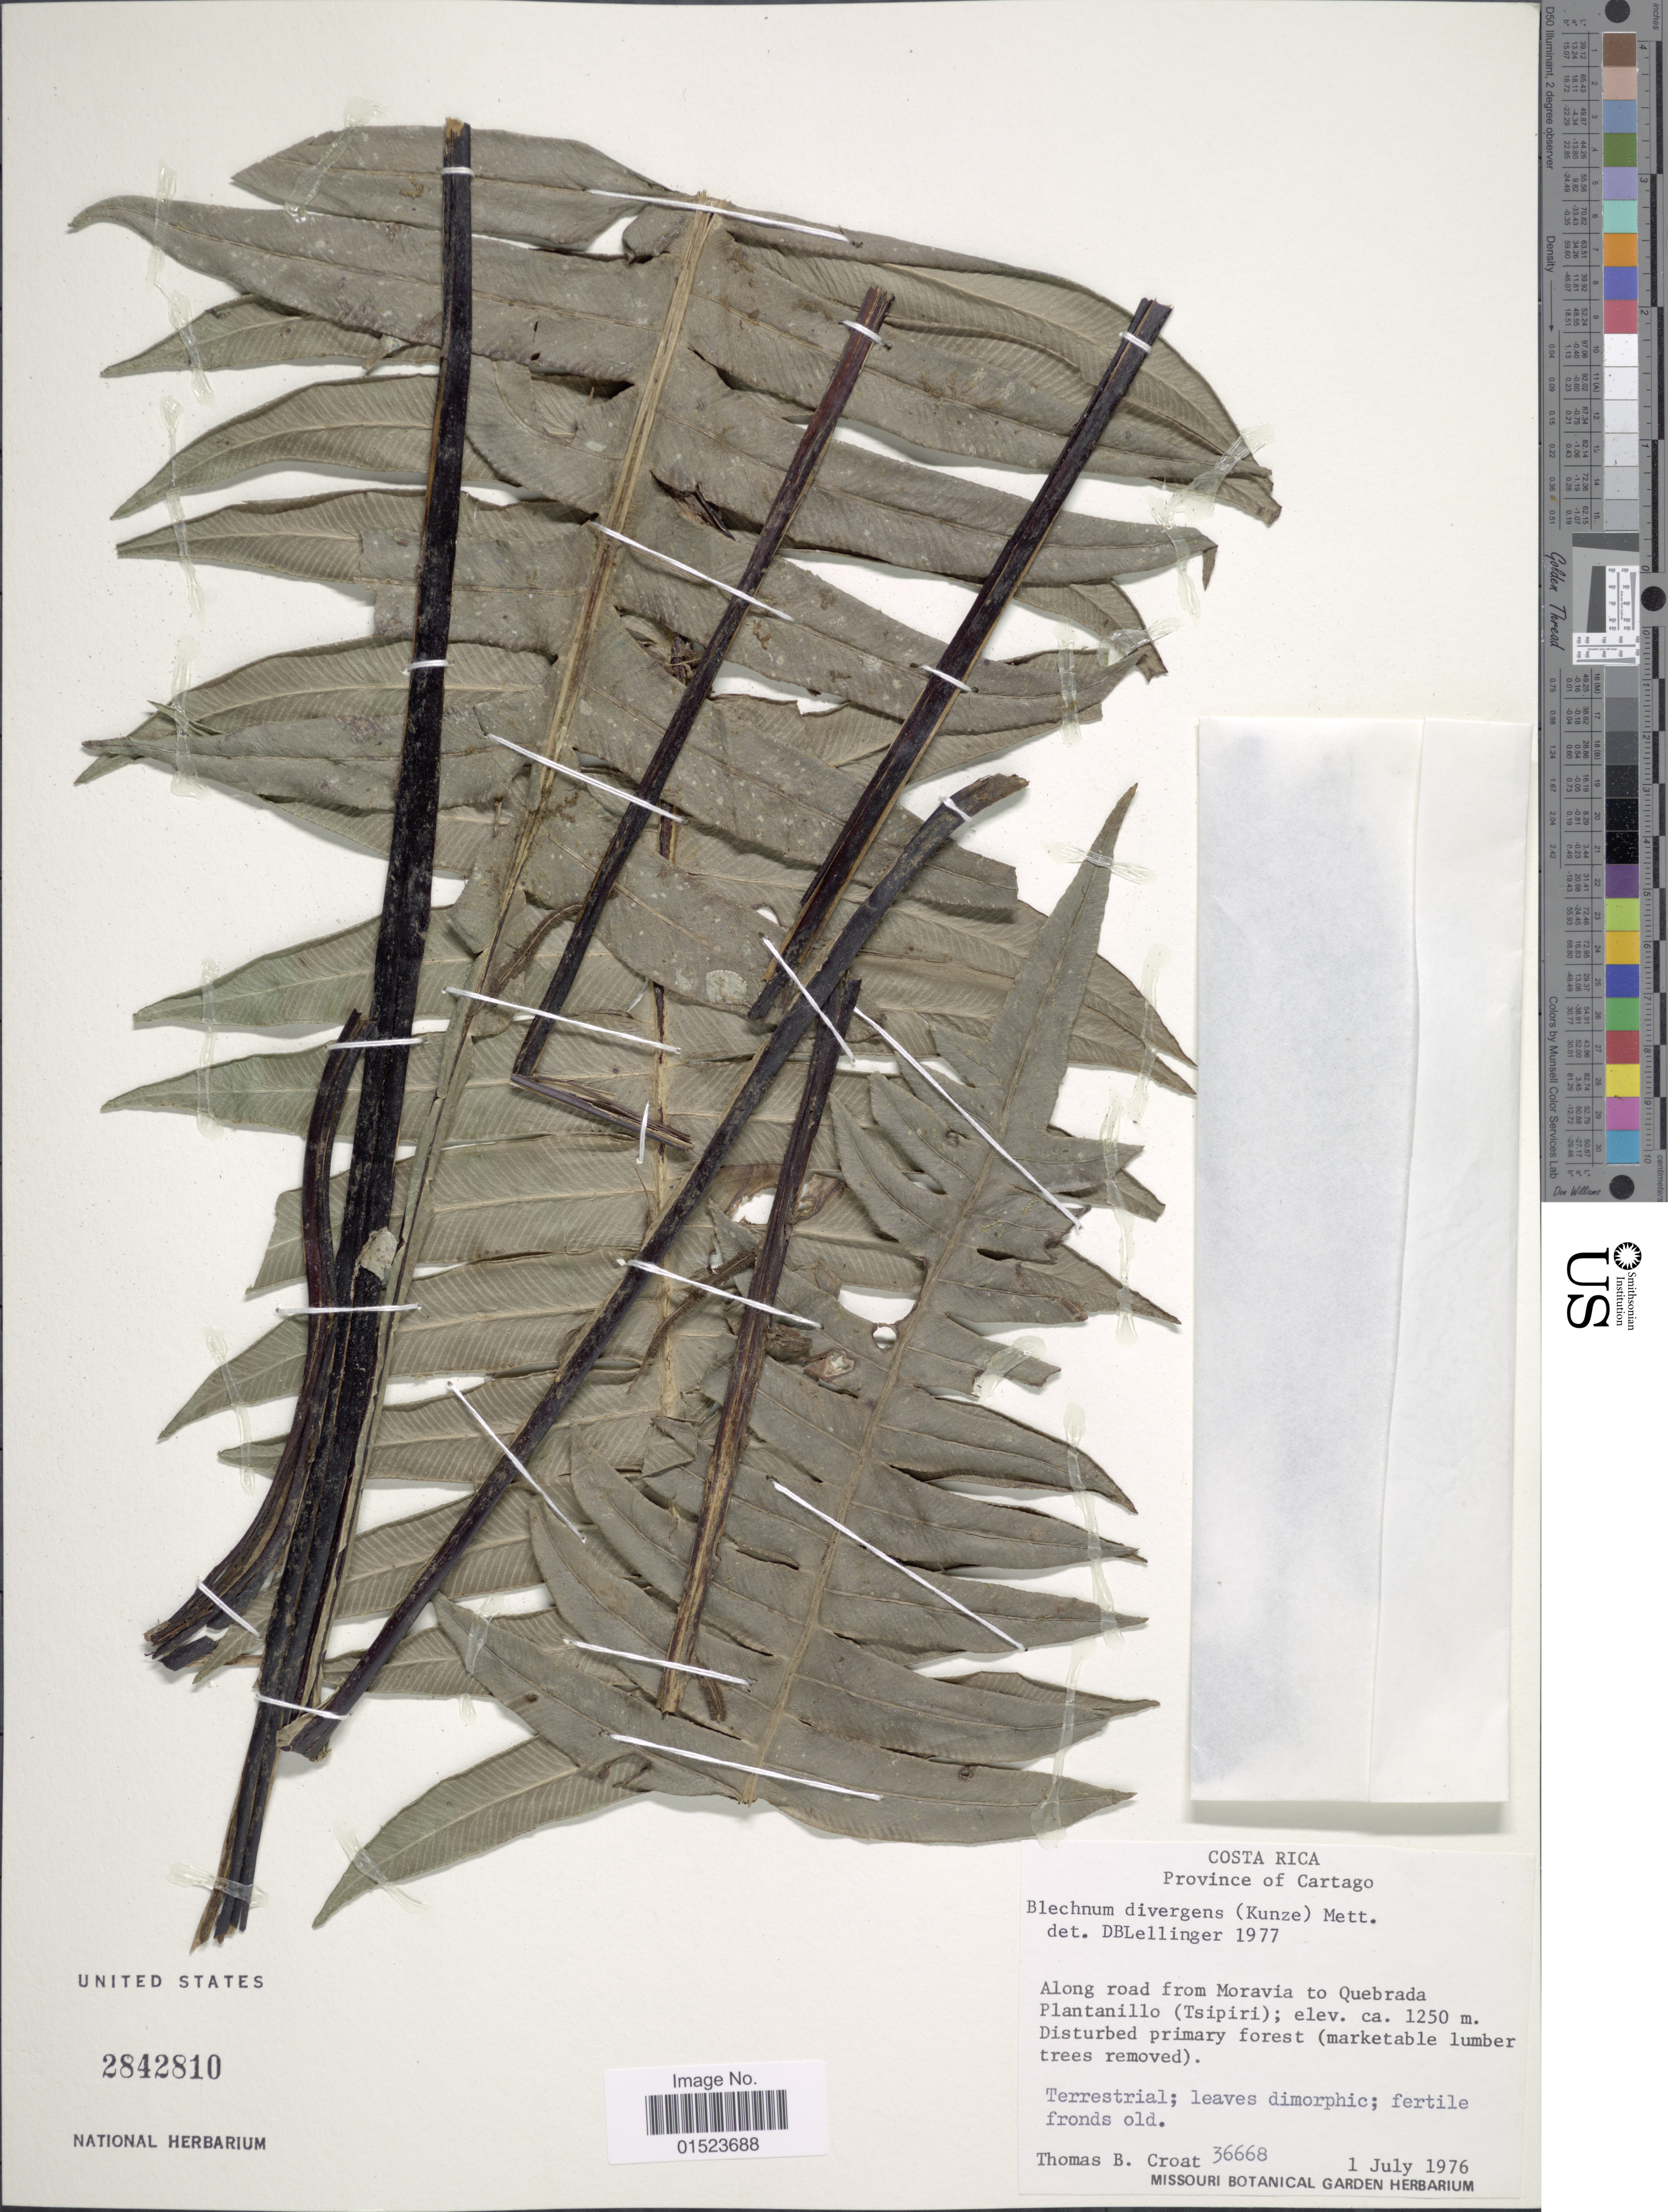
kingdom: Plantae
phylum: Tracheophyta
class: Polypodiopsida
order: Polypodiales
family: Blechnaceae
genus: Blechnum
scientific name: Blechnum divergens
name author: (Kunze) Mett.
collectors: T. B. Croat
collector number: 36668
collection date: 1976-07-01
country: Costa Rica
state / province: Cartago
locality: Along road from Moravia to Quebrada Plantanillo (Tsipiri)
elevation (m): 1250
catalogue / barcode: US 2842810